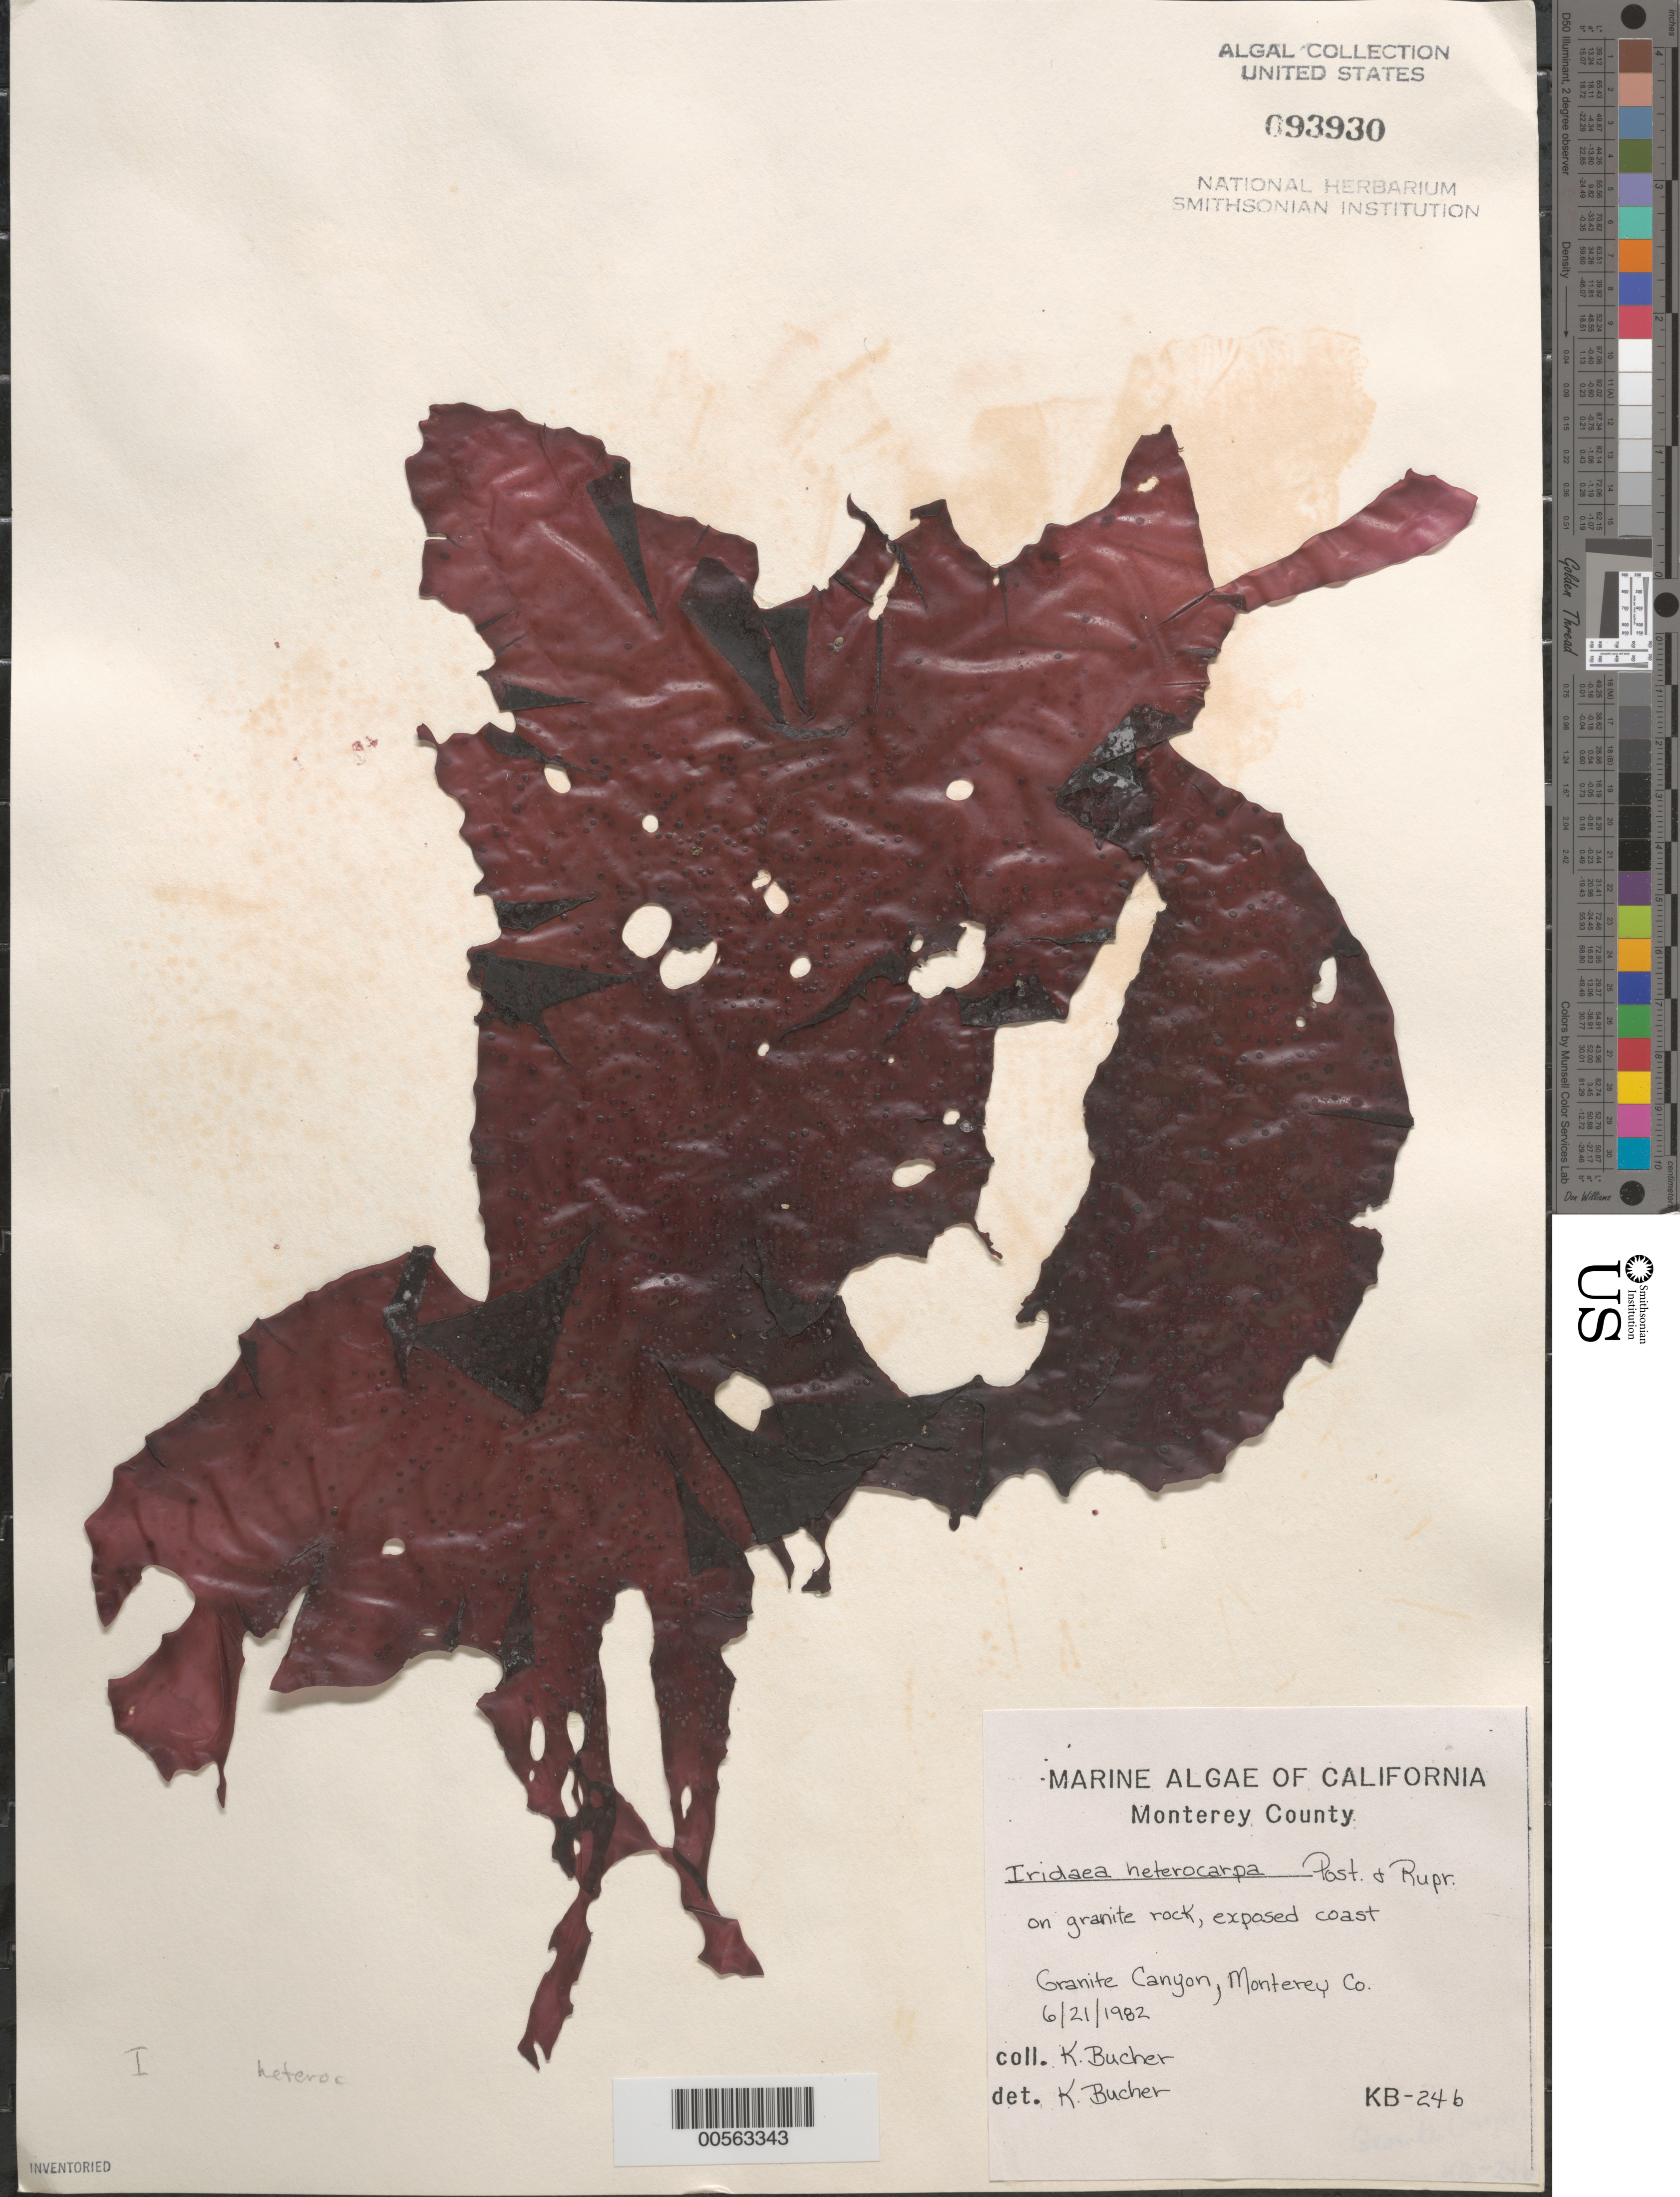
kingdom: Plantae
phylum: Rhodophyta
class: Florideophyceae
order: Gigartinales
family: Gigartinaceae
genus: Chondrus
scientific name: Chondrus crispus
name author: Stackh.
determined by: Algae name updating Project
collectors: K. E. Bucher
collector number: KB-24b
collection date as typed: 21 Jun 1982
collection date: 1982-06-21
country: United States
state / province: California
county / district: Monterey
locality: Granite Canyon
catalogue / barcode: US 93930